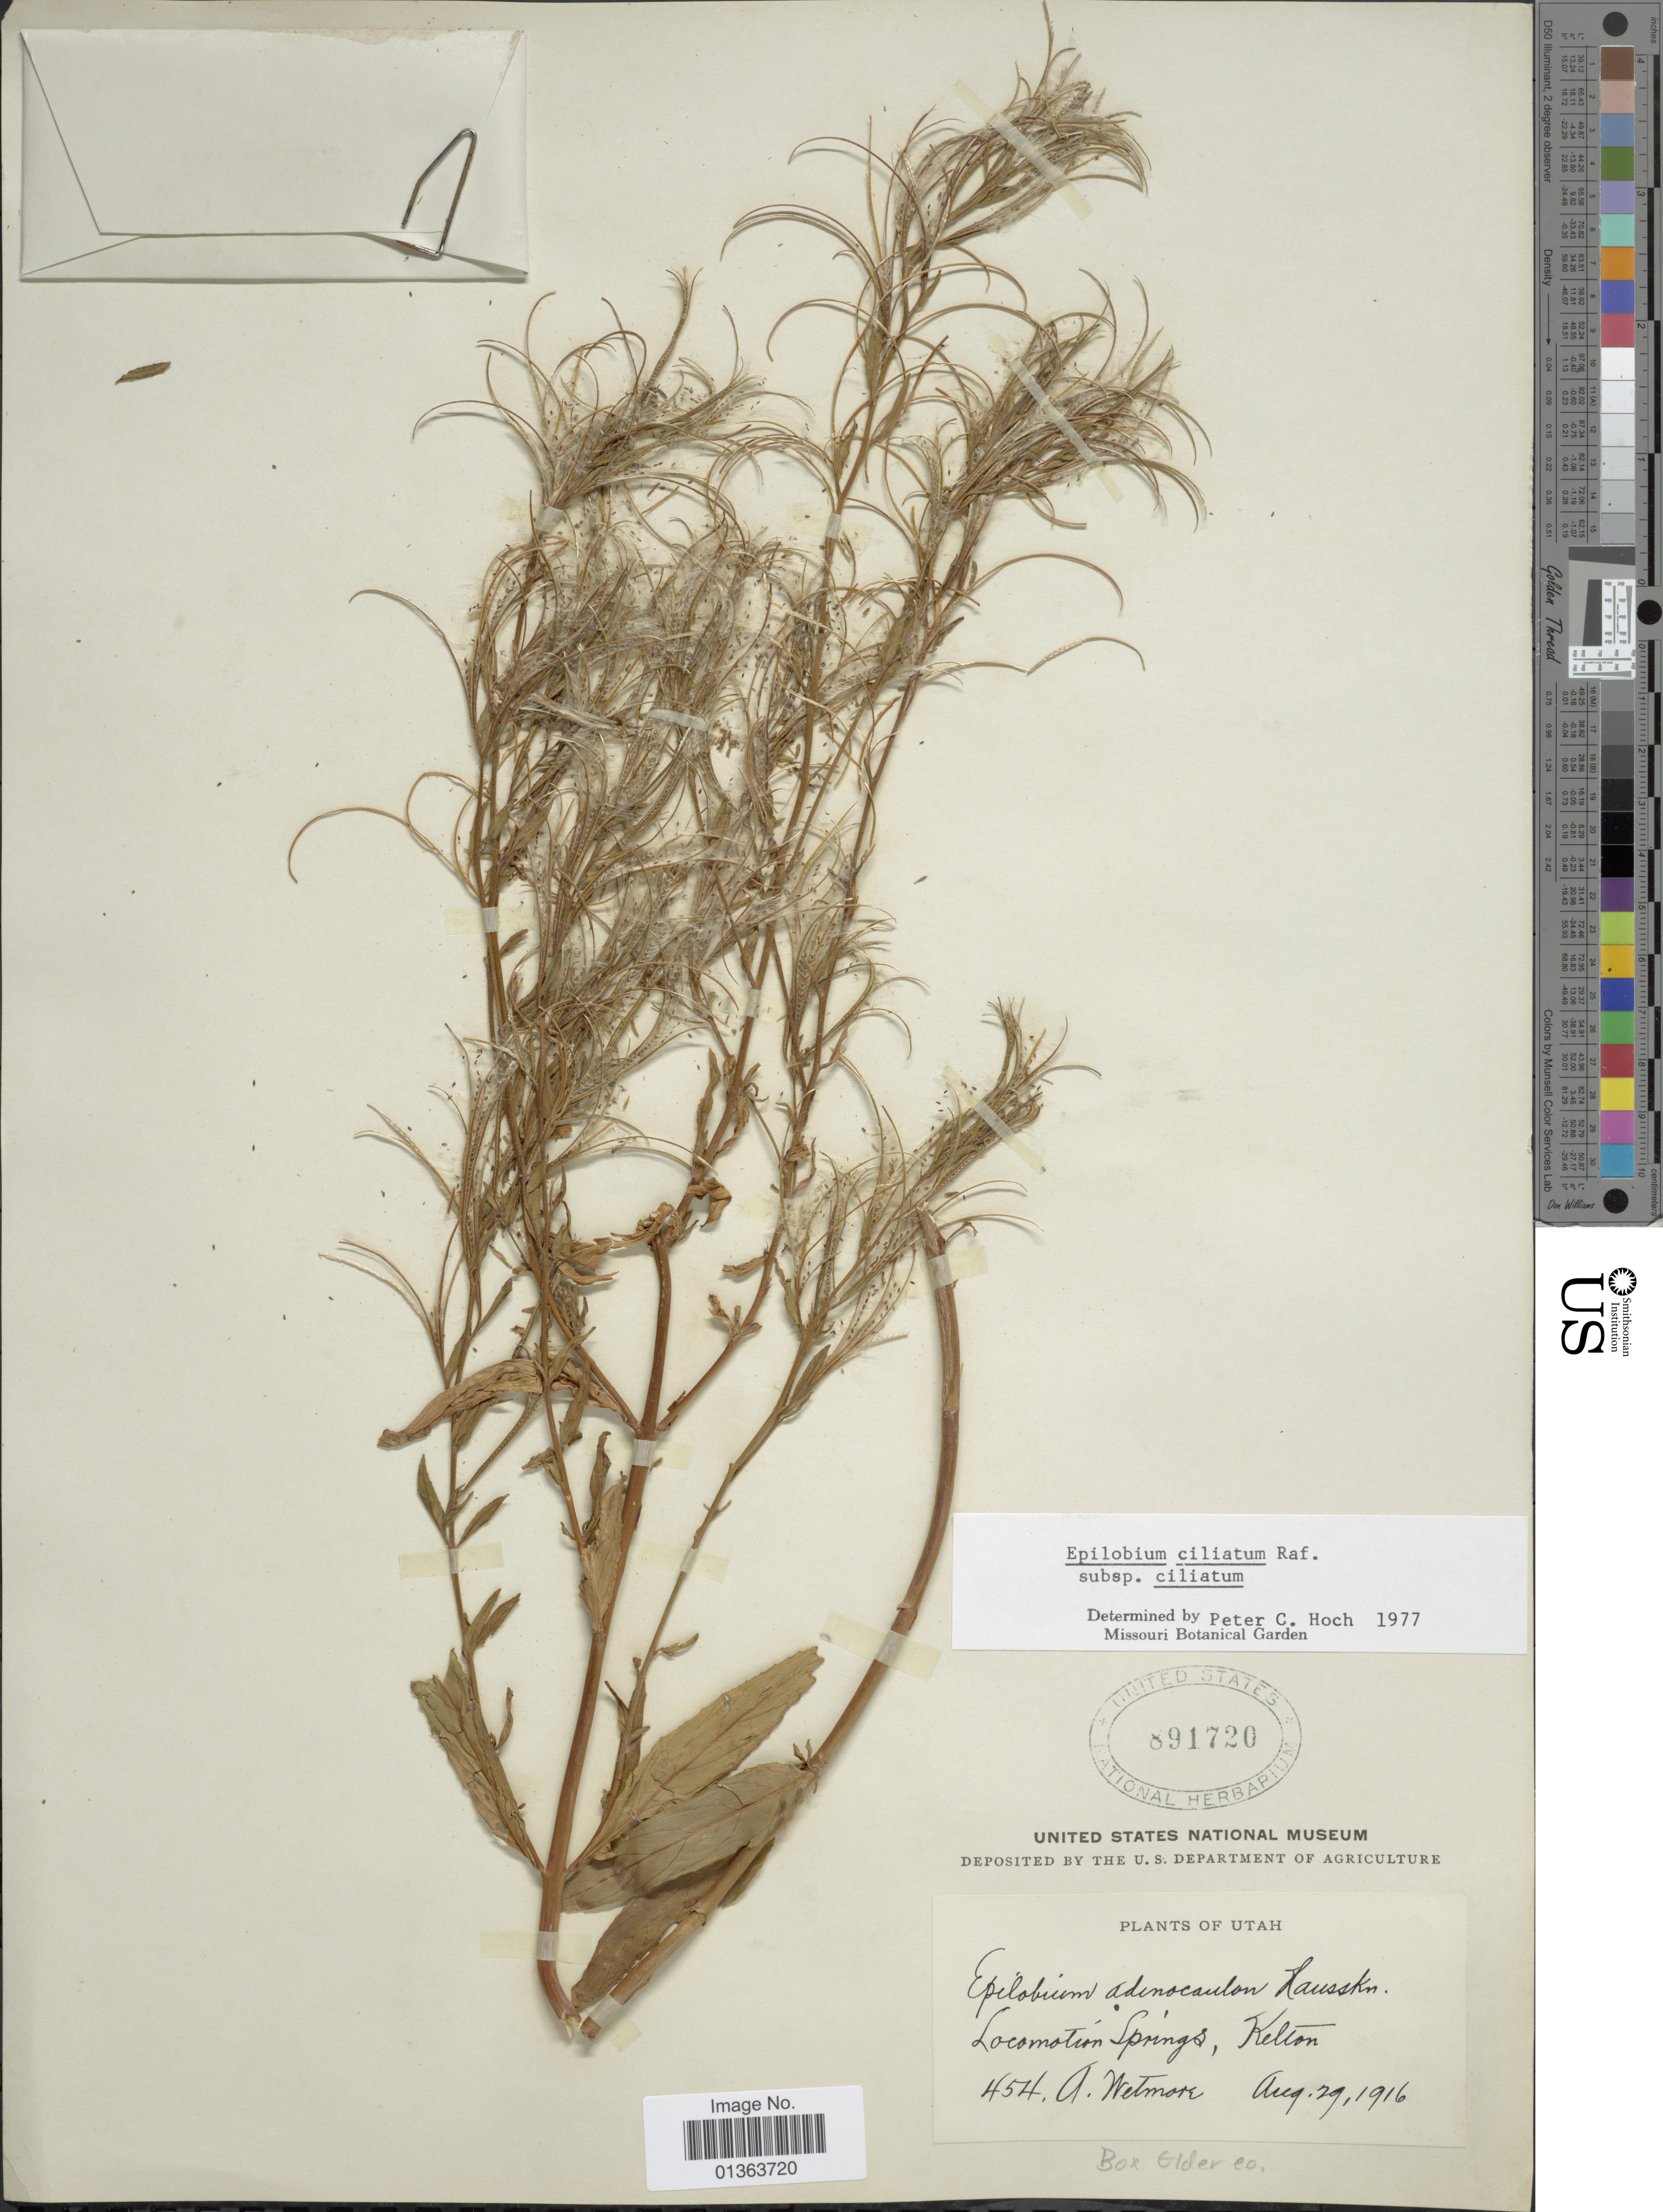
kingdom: Plantae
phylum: Tracheophyta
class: Magnoliopsida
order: Myrtales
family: Onagraceae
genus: Epilobium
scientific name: Epilobium ciliatum subsp. ciliatum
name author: Raf.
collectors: A. Wetmore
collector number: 454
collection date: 1916-08-29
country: United States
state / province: Utah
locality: Locomotion Springs, Kelton.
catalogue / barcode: US 891720